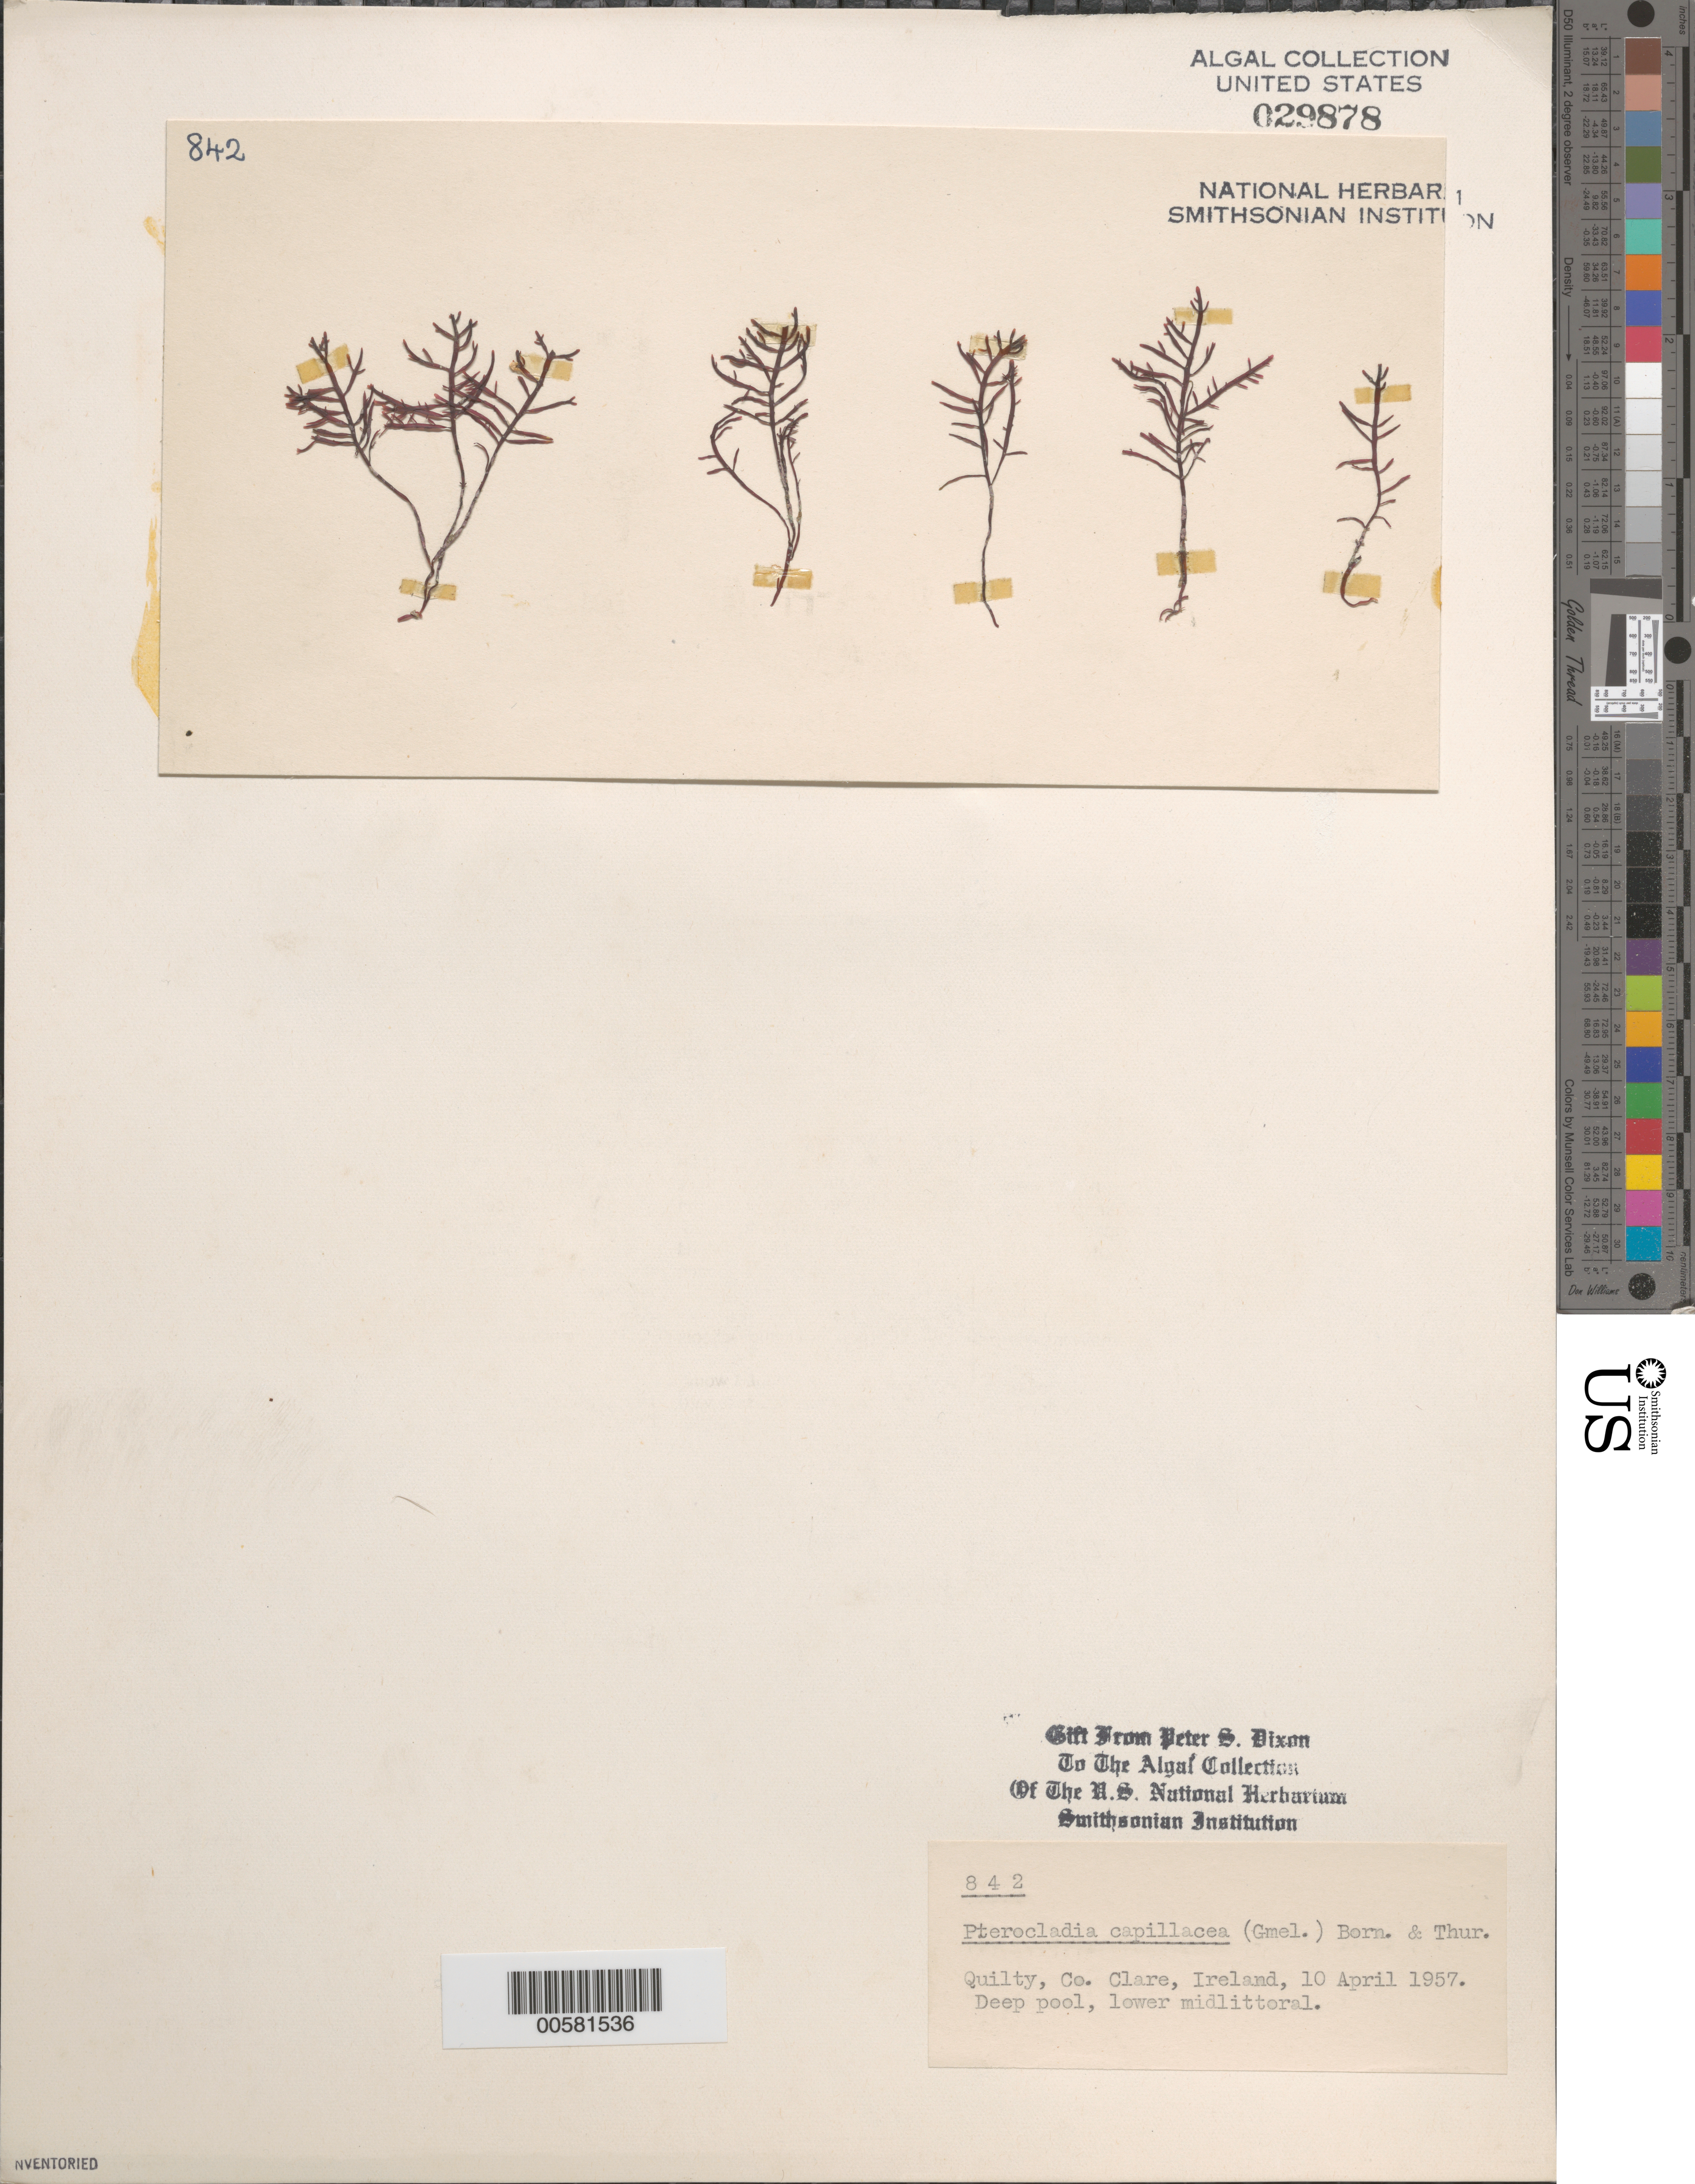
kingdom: Plantae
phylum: Rhodophyta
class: Florideophyceae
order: Gelidiales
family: Pterocladiaceae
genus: Pterocladiella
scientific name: Pterocladiella capillacea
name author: (S.G. Gmel.) Santelices & Hommers.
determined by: Algae name updating Project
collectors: P. S. Dixon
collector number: PSD 842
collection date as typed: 10 Apr 1957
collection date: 1957-04-10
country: Ireland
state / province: Munster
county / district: Clare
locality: Quilty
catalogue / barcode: US 29878